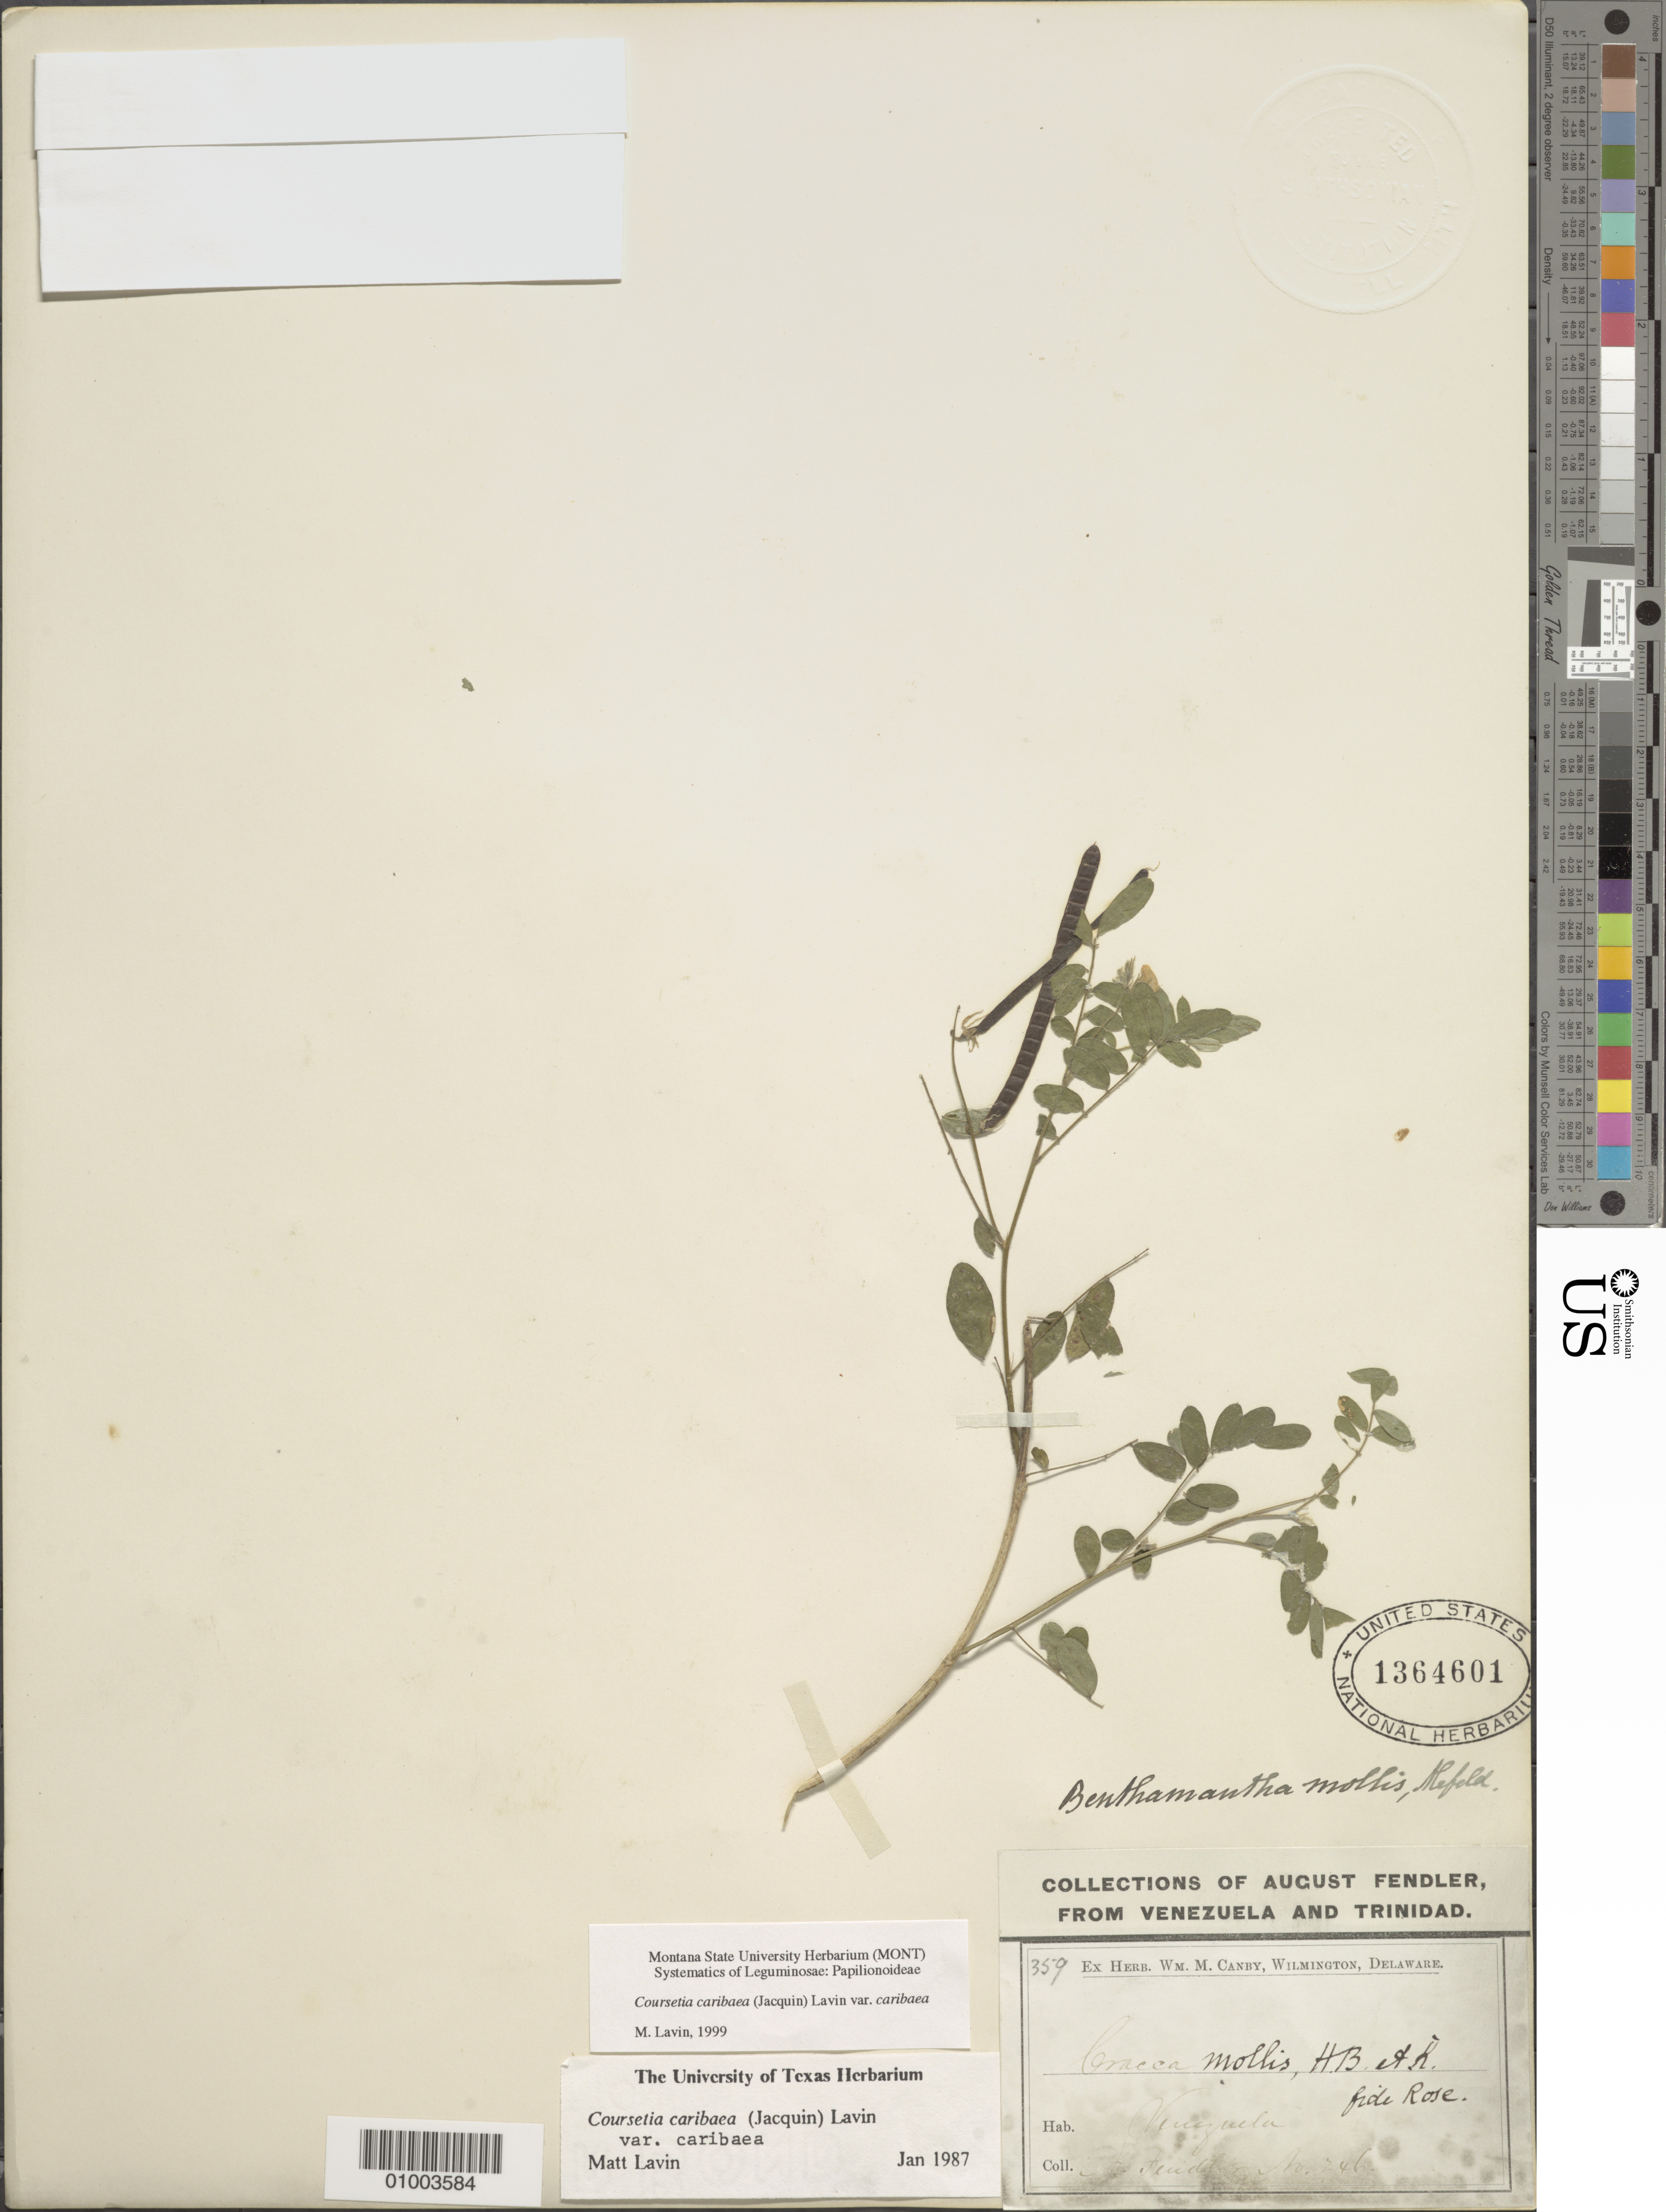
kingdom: Plantae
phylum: Tracheophyta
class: Magnoliopsida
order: Fabales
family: Fabaceae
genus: Coursetia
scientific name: Coursetia caribaea var. caribaea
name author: (Jacq.) Lavin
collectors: A. Fendler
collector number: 246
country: Trinidad and Tobago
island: Trinidad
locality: Also found in Venezuela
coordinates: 0 N, 0 E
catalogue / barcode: US 1364601